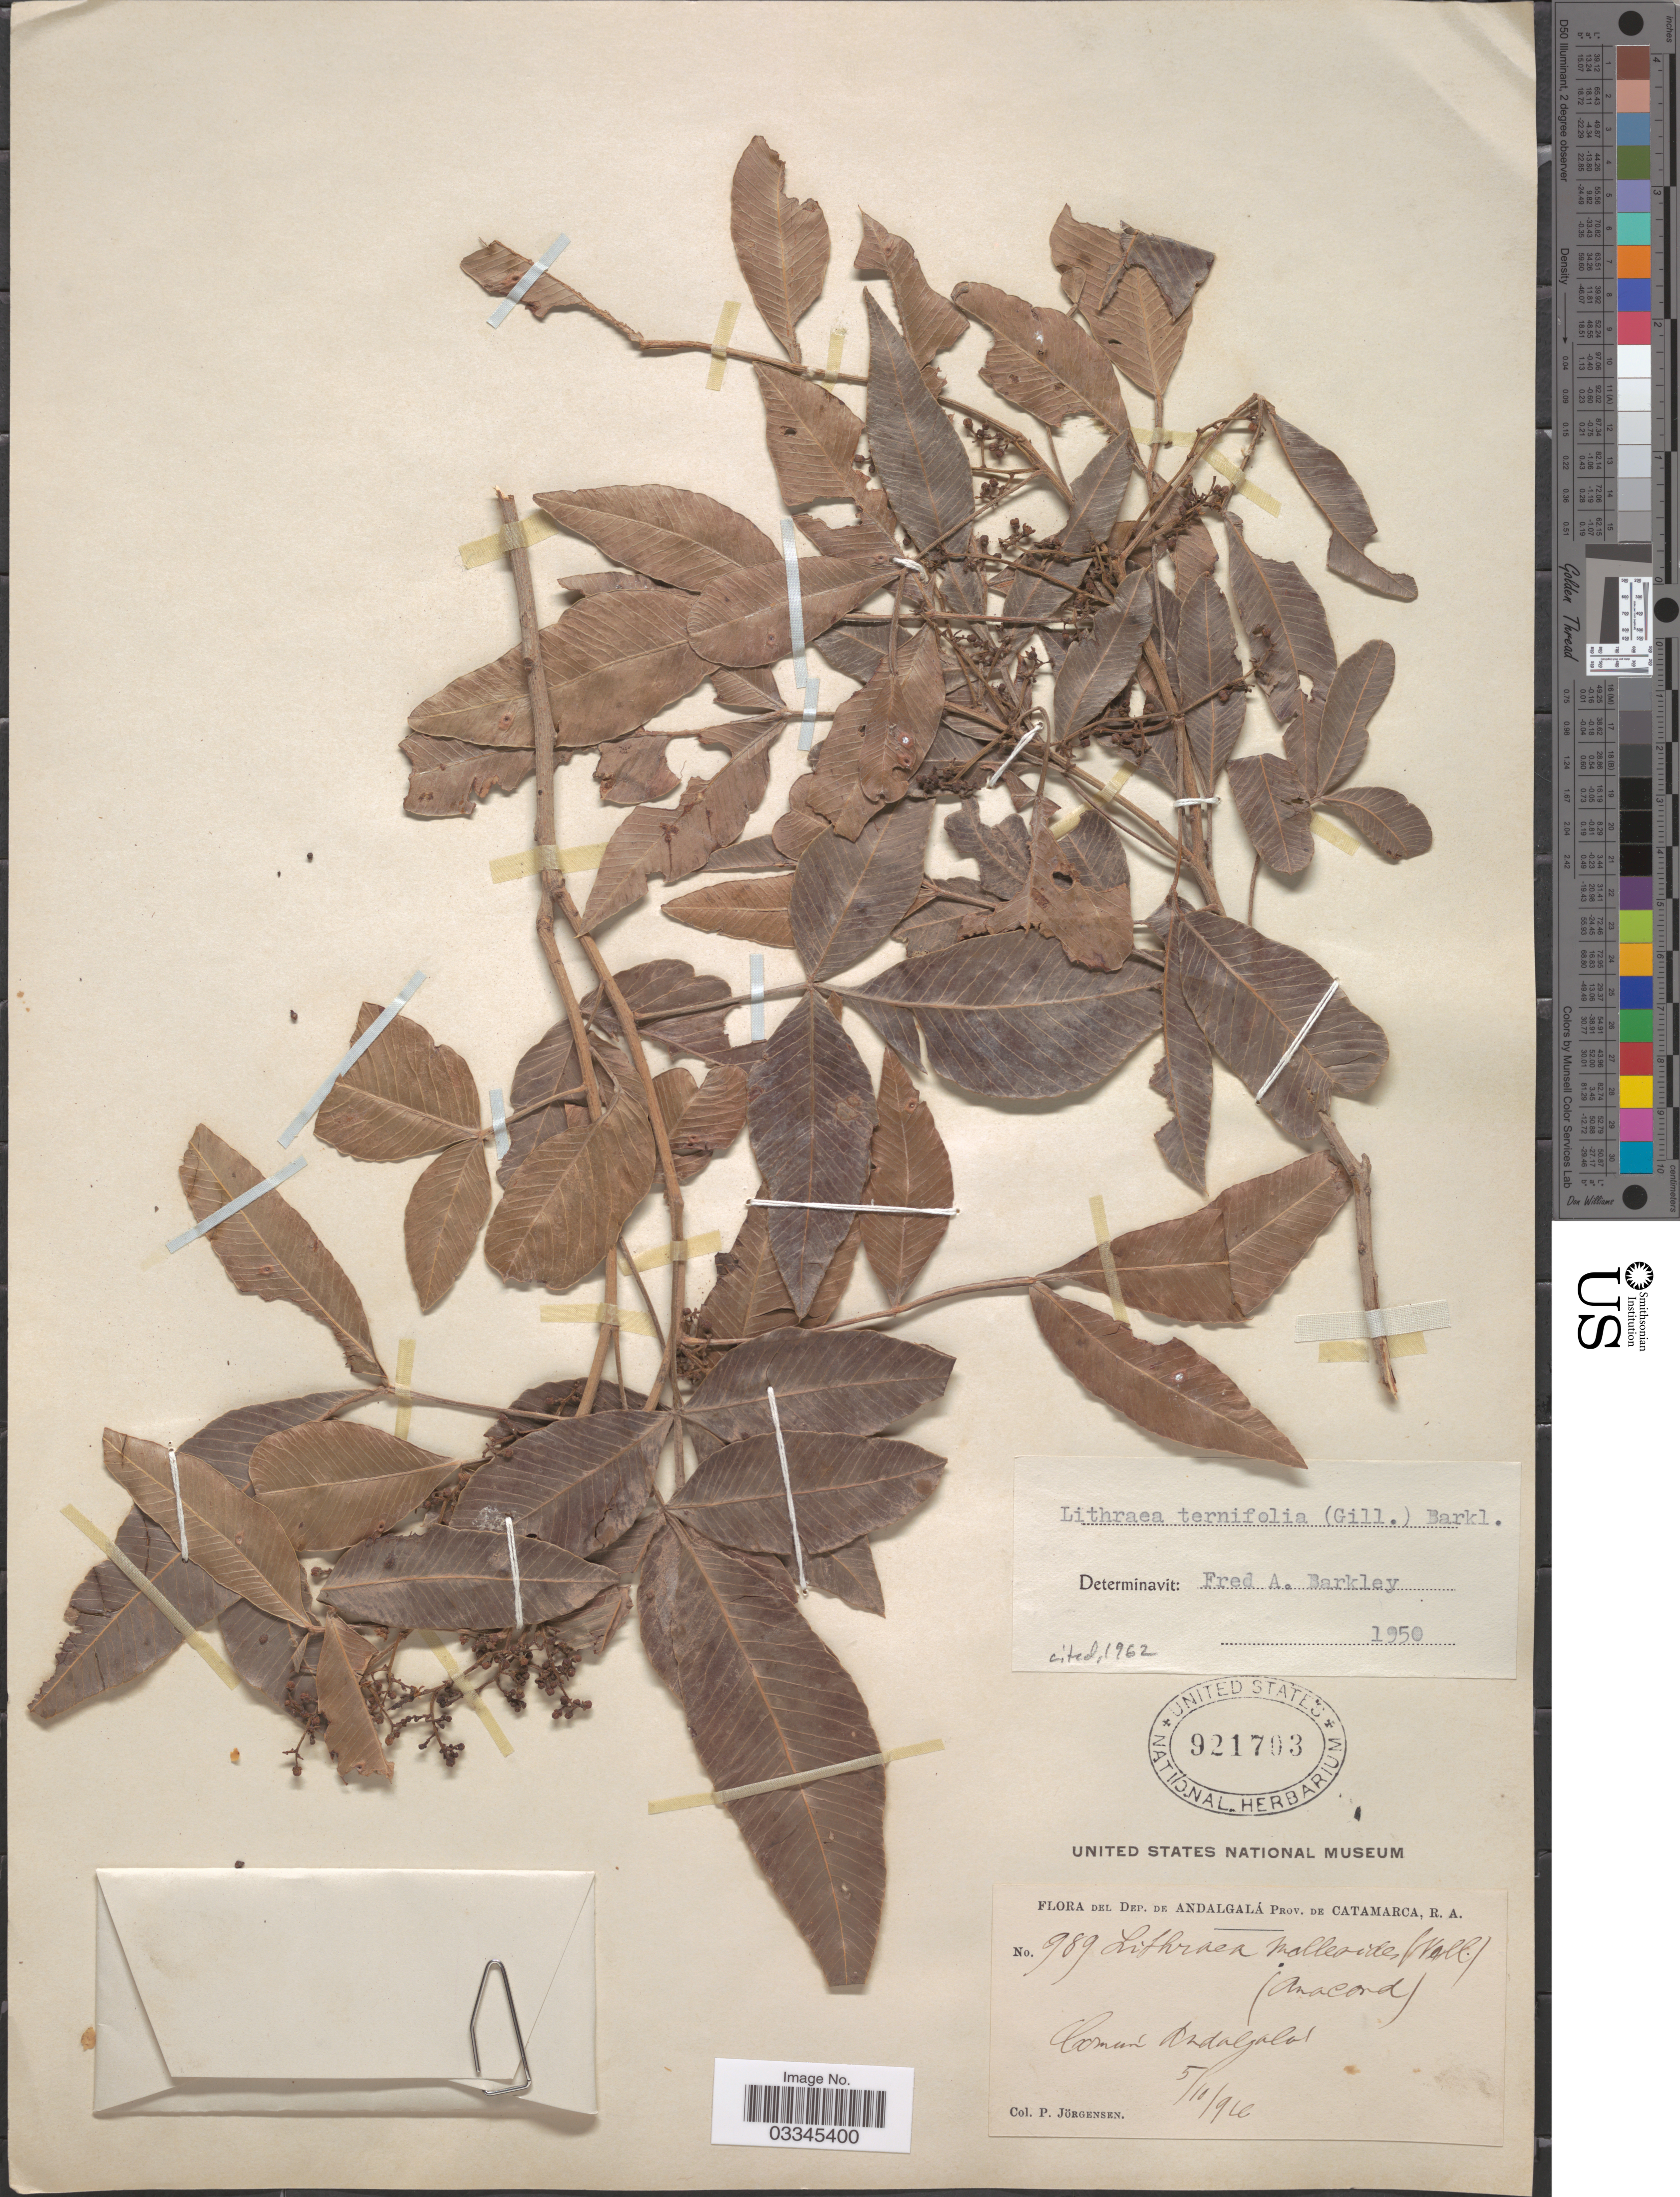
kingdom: Plantae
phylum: Tracheophyta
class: Magnoliopsida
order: Sapindales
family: Anacardiaceae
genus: Lithraea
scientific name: Lithraea ternifolia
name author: (Gillies ex Hook.) F.A. Barkley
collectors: P. Jörgensen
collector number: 989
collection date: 1926-10-05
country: Argentina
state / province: Catamarca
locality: Dep. de Andalgalá. Común Andalgalá.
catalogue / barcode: US 921703